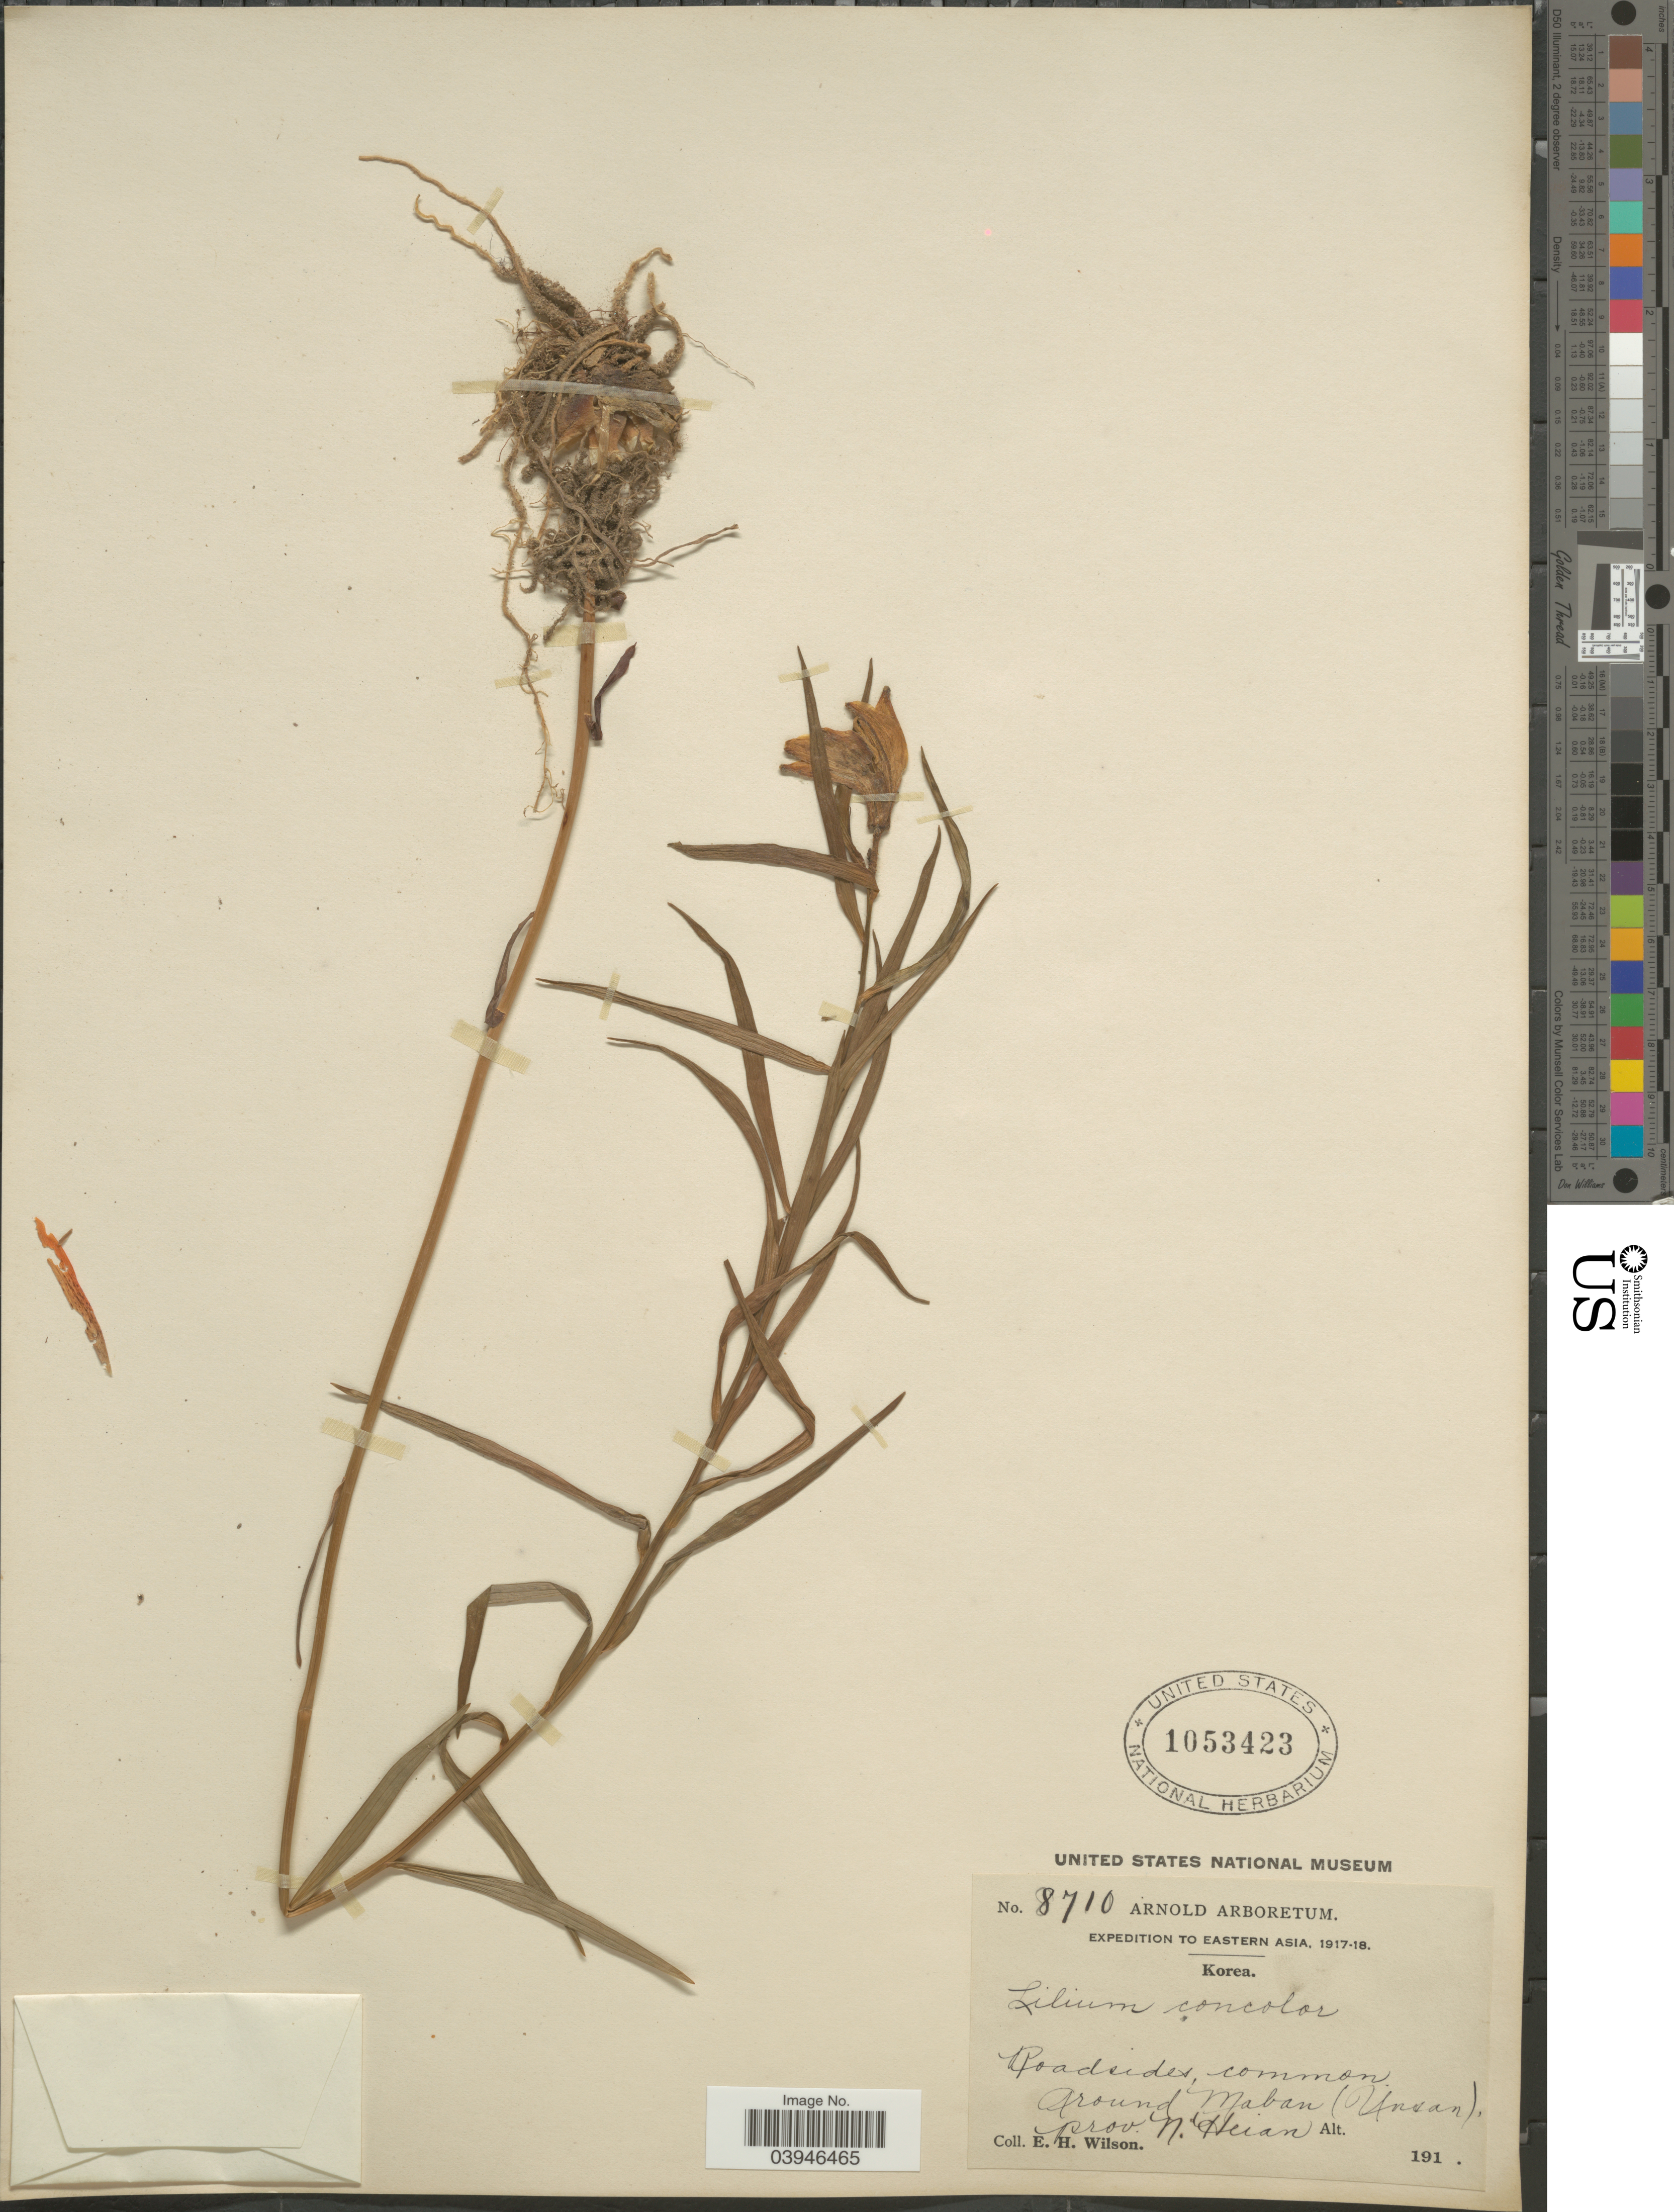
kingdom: Plantae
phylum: Tracheophyta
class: Liliopsida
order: Liliales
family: Liliaceae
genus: Lilium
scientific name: Lilium concolor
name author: Salisb.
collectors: E. Wilson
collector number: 8710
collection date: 1917/1918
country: North Korea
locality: Eastern Asia. Roadsides, common. Around Maban (Unsan), prov. N. Heian.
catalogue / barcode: US 1053423